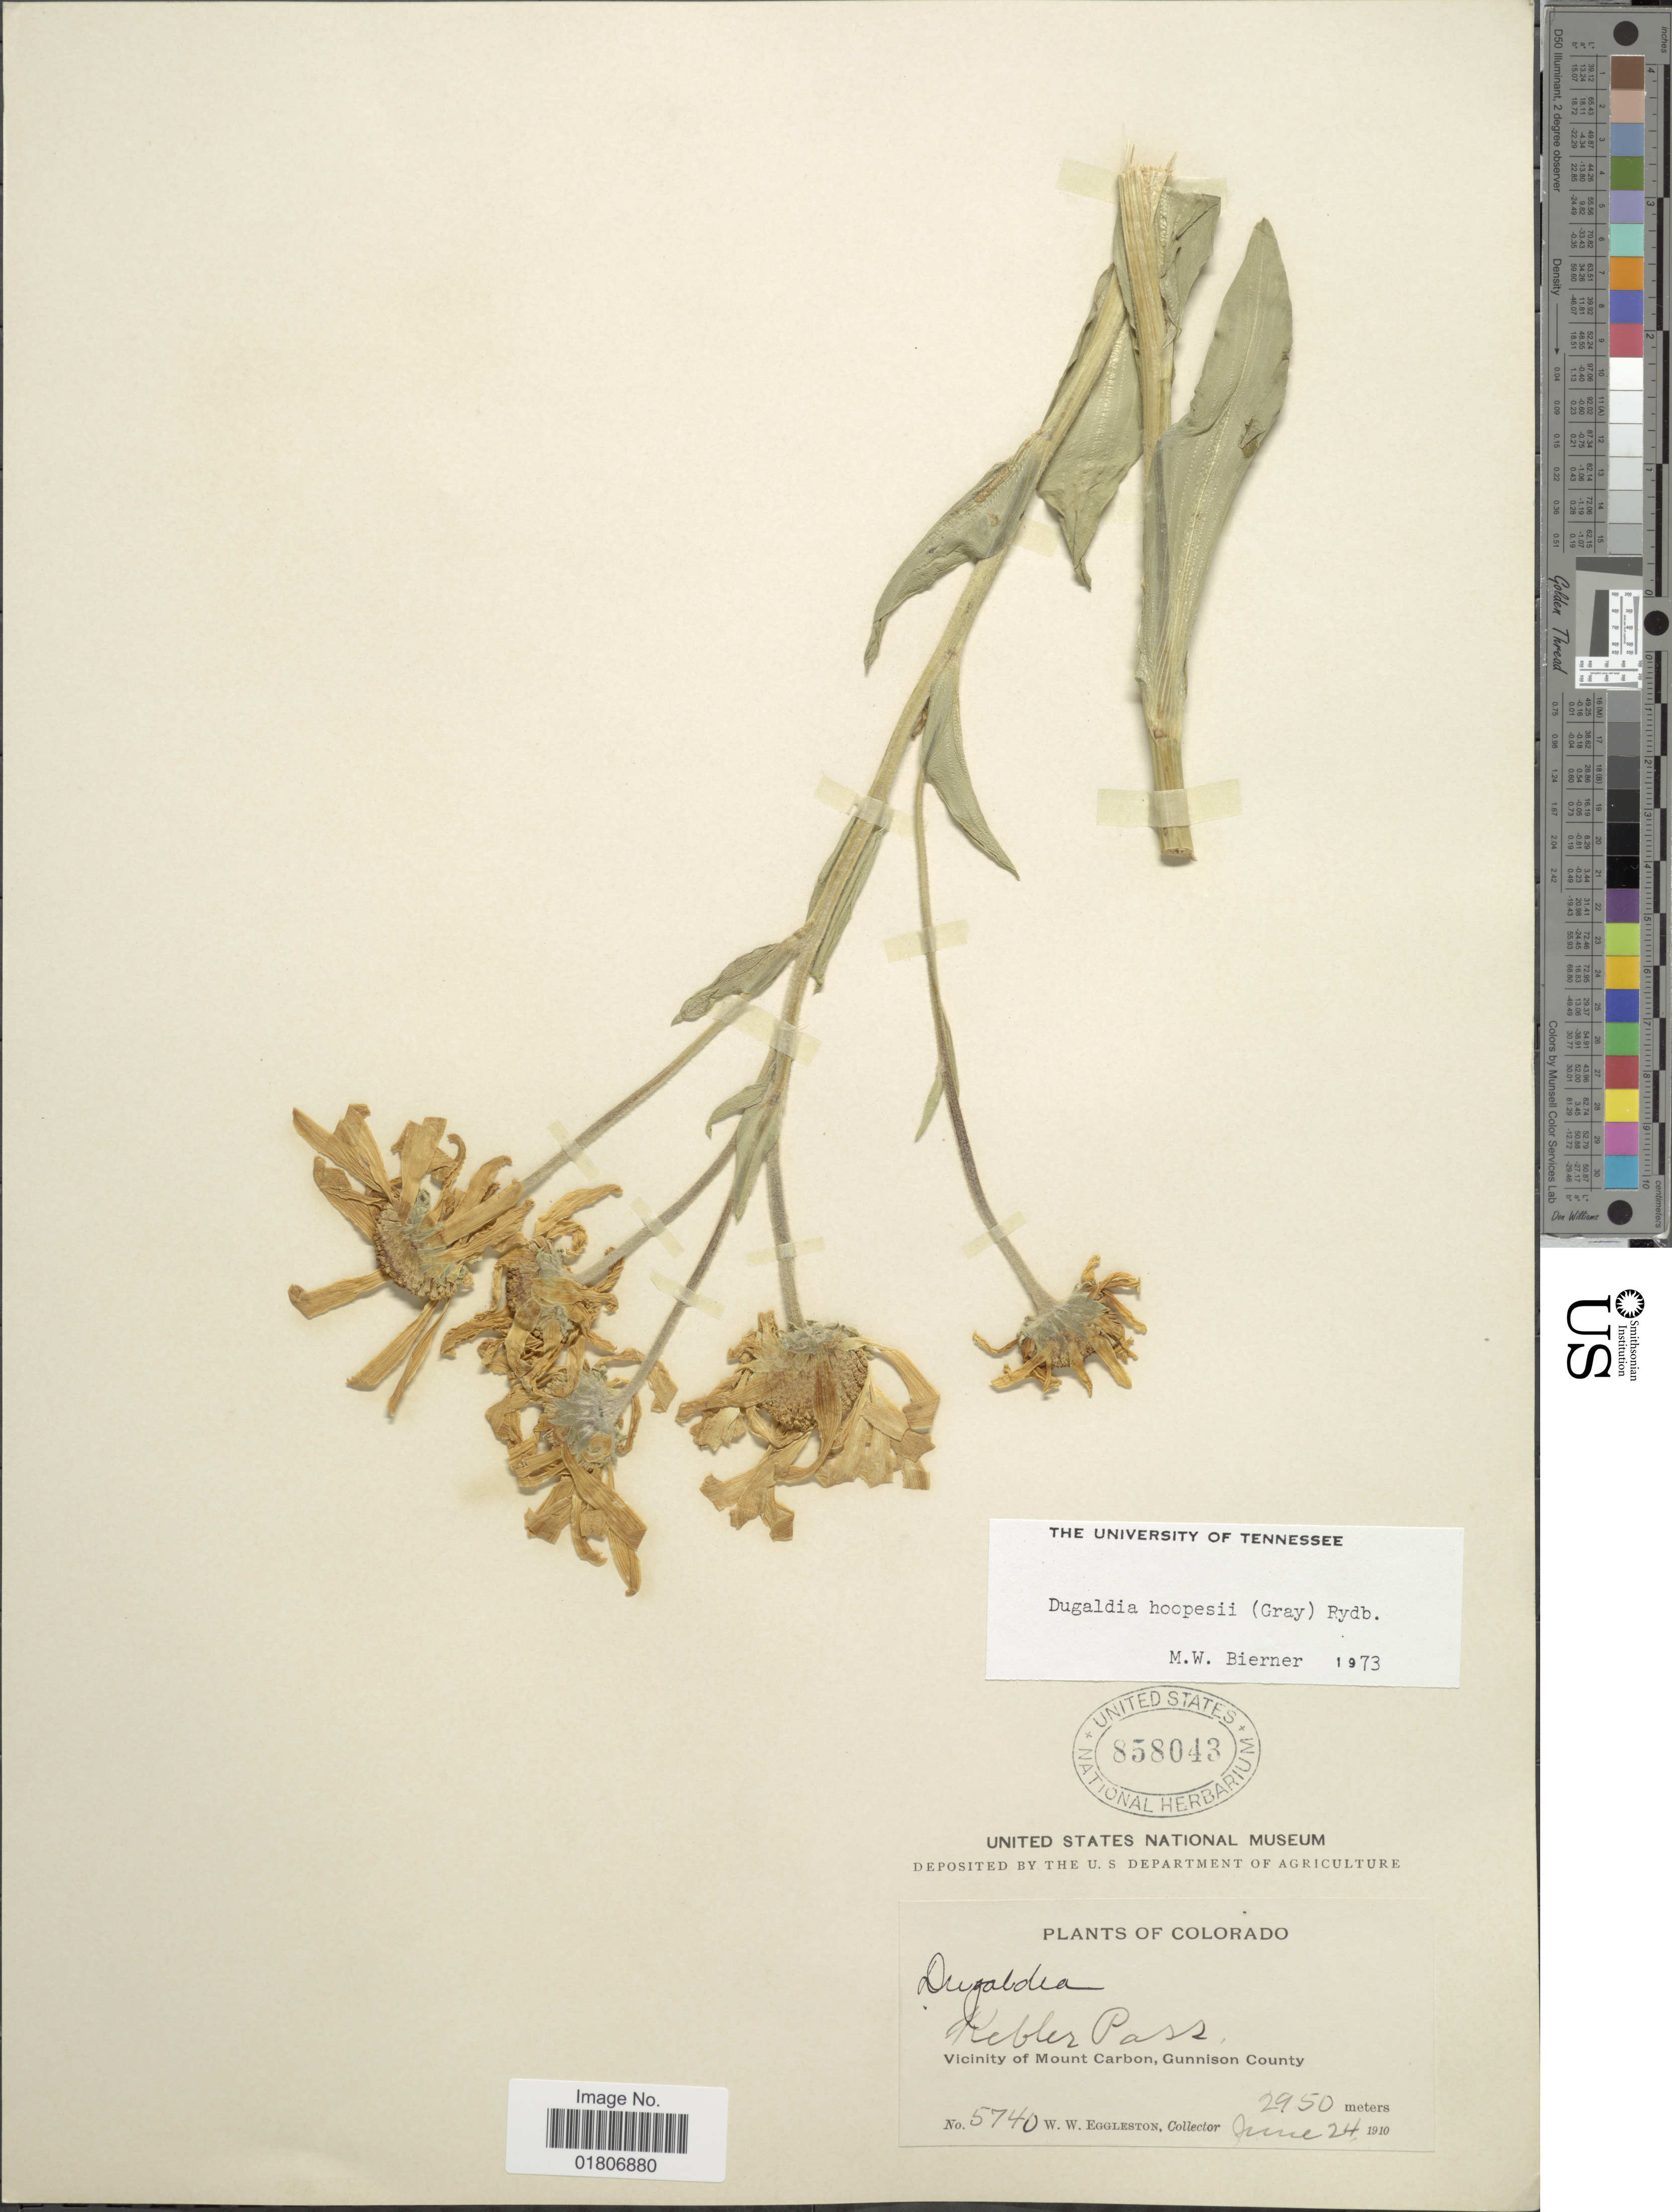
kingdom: Plantae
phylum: Tracheophyta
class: Magnoliopsida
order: Asterales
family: Asteraceae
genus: Dugaldia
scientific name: Dugaldia hoopesii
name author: (A. Gray) Rydb.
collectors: W. W. Eggleston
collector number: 5740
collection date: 1910-06-24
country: United States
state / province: Colorado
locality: Kebler Pass. Vicinity of Mount Carbon, Gunnison County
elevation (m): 2950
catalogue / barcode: US 858043